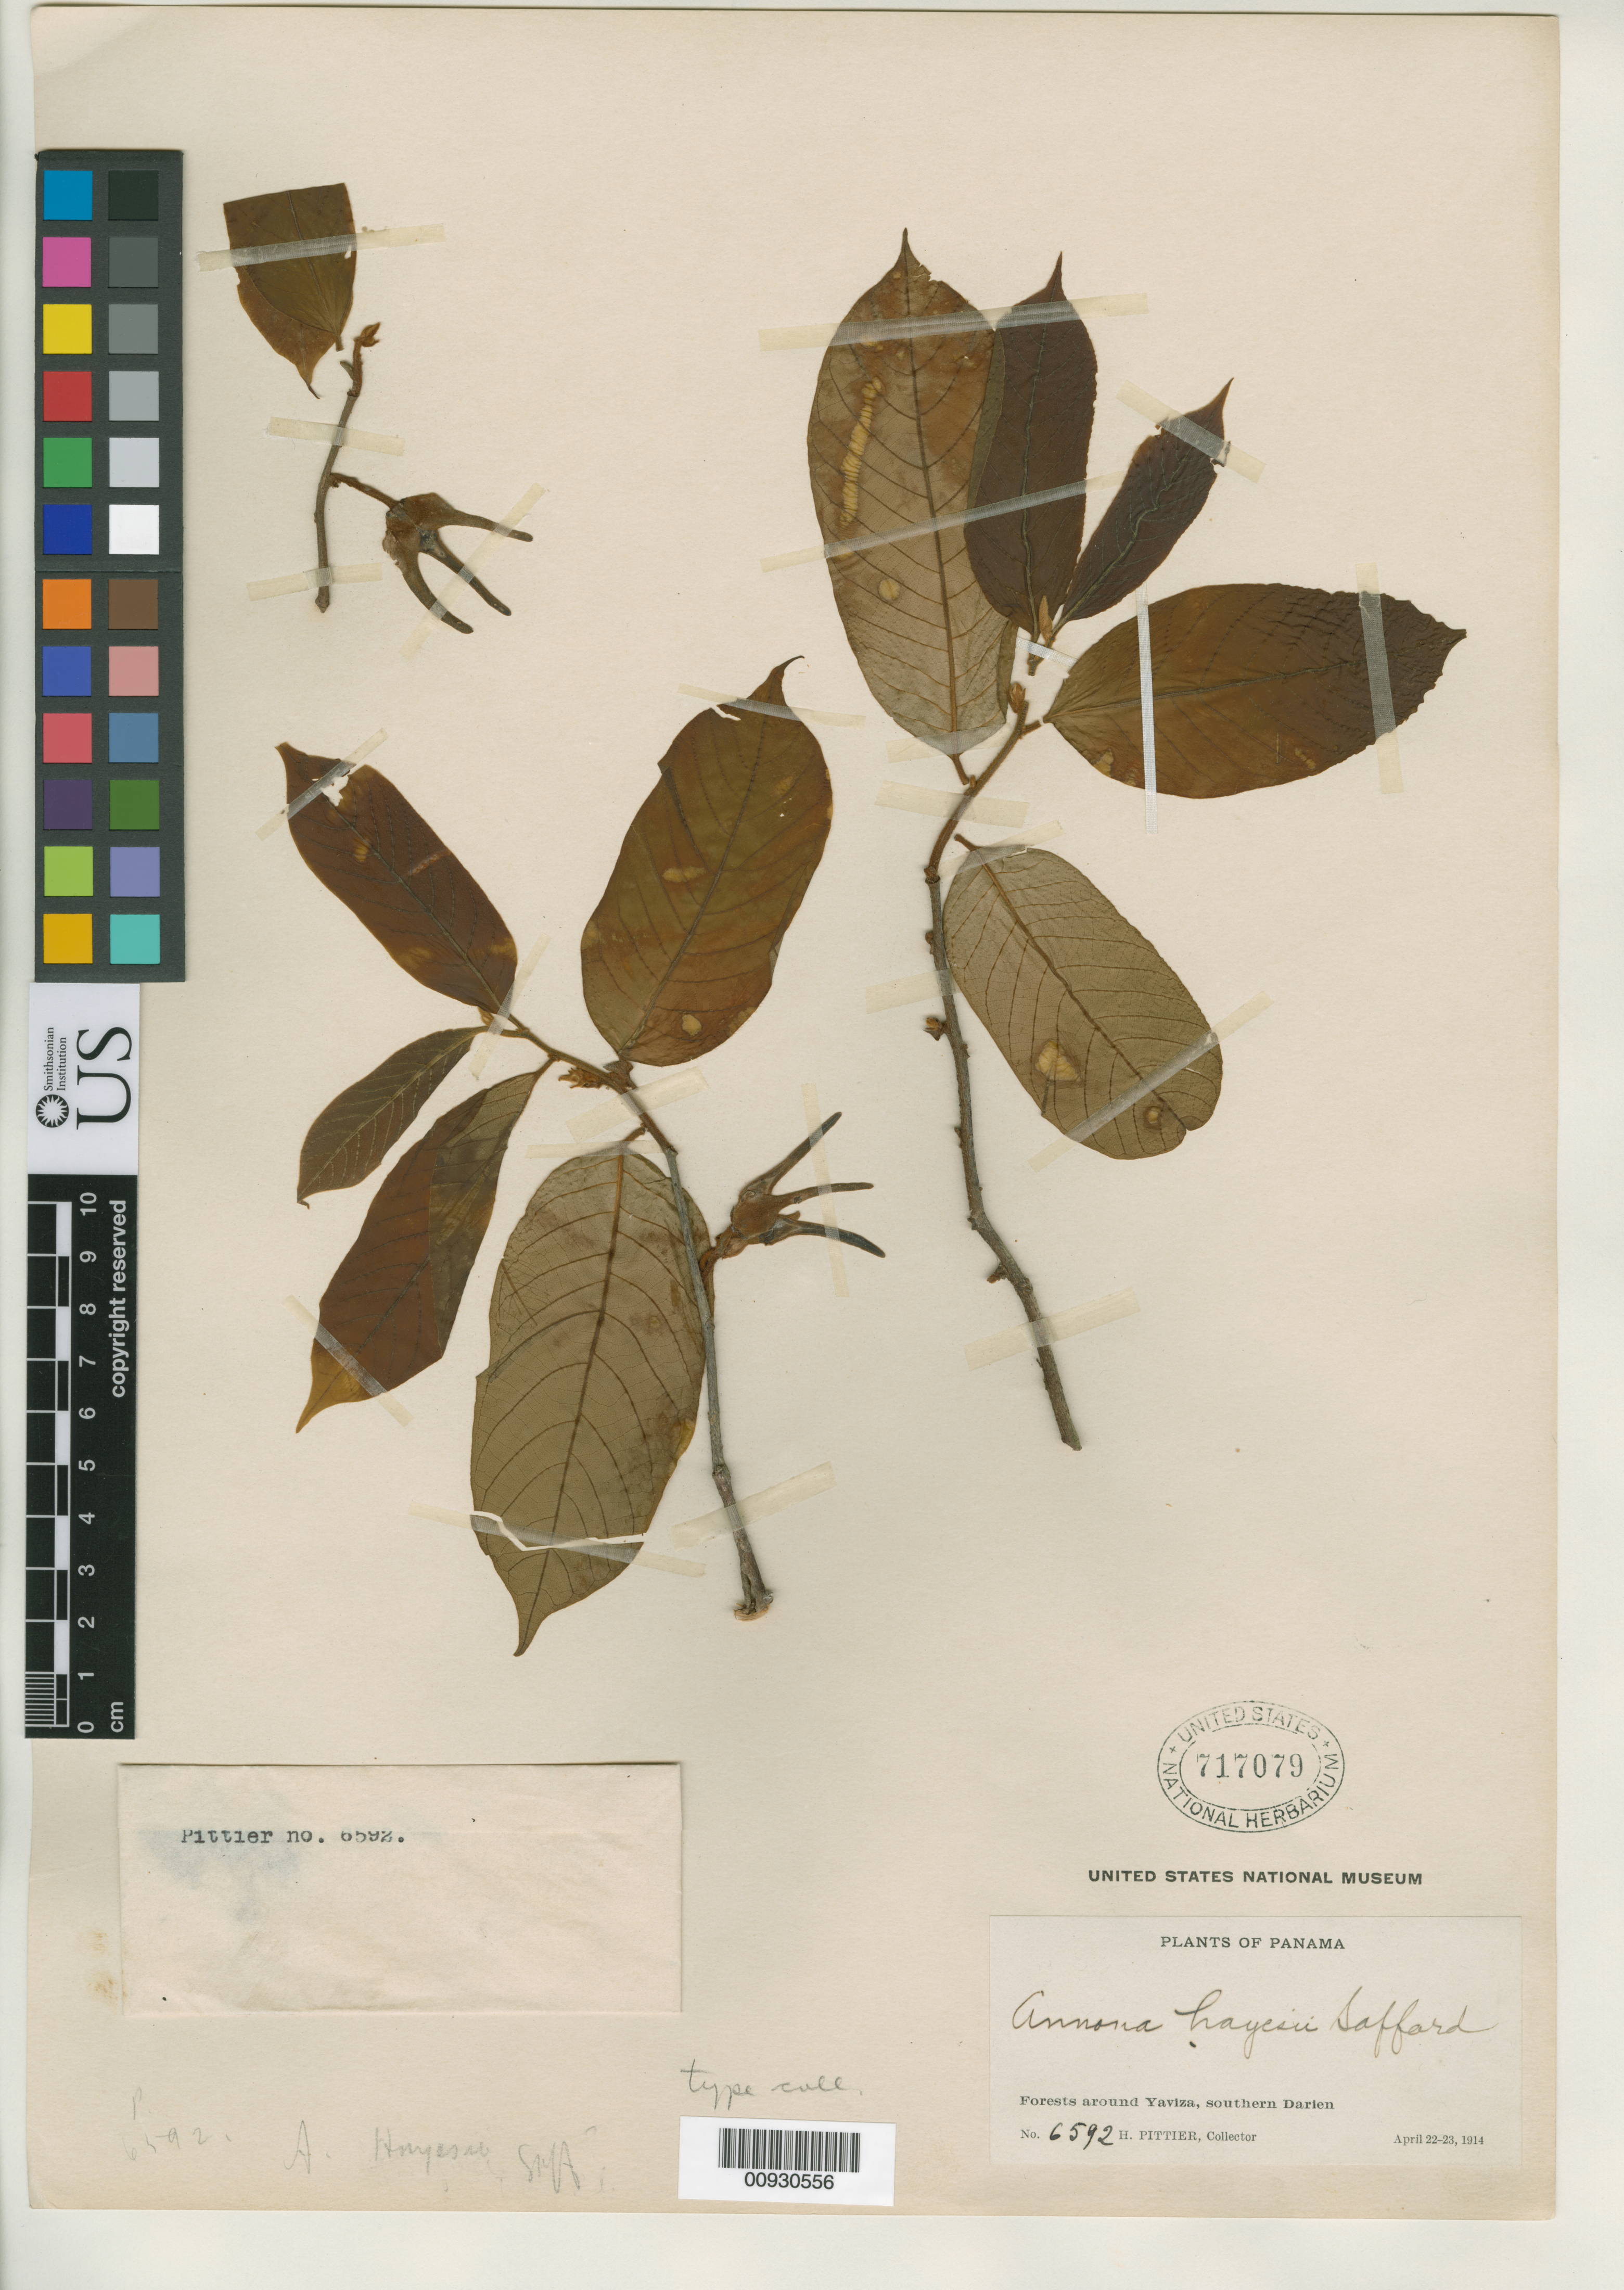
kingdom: Plantae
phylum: Tracheophyta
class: Magnoliopsida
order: Magnoliales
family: Annonaceae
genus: Annona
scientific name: Annona hayesii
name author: Saff. in Standl.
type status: Isotype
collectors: H. F. Pittier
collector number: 6592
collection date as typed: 22 Apr 1914 to 23 Apr 1914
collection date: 1914-04-22/1914-04-23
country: Panama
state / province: Darién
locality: Near Yaviza.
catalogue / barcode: US 717079